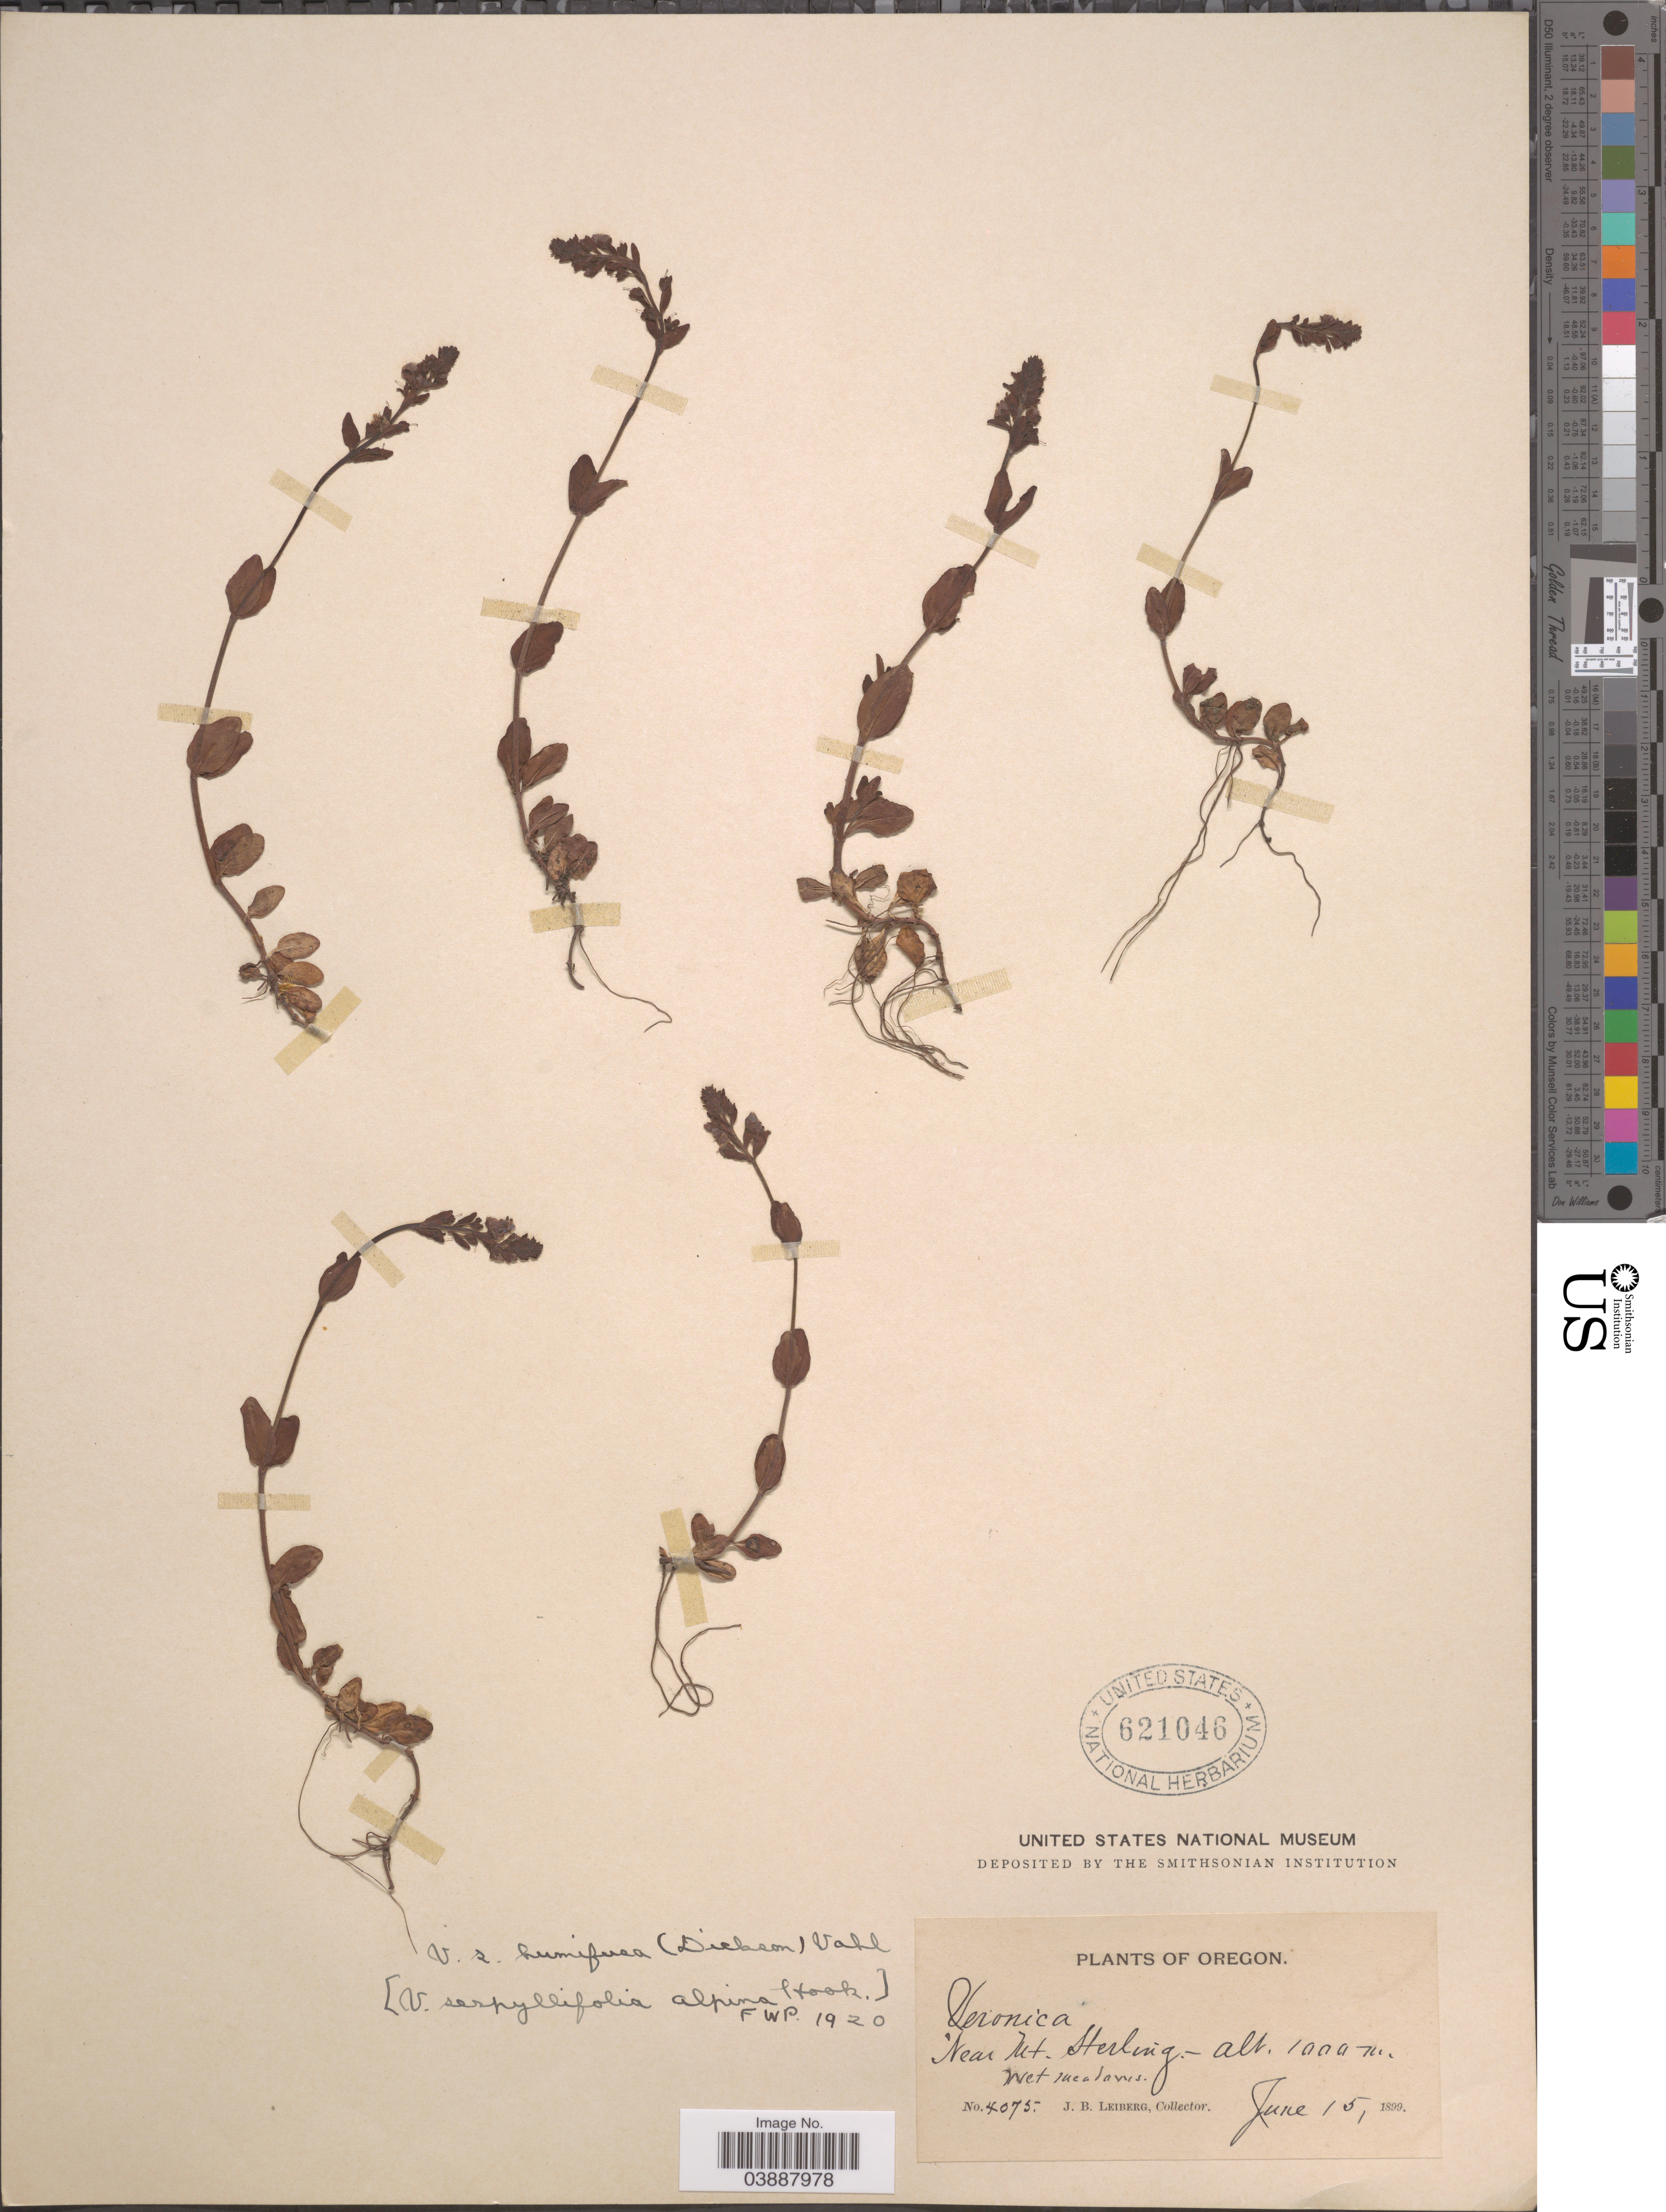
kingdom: Plantae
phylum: Tracheophyta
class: Magnoliopsida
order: Lamiales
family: Plantaginaceae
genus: Veronica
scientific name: Veronica serpyllifolia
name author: L.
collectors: J. B. Leiberg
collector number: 4075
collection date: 1899-06-15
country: United States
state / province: Oregon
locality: Near Mt. Sterling.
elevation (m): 1000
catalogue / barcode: US 621046